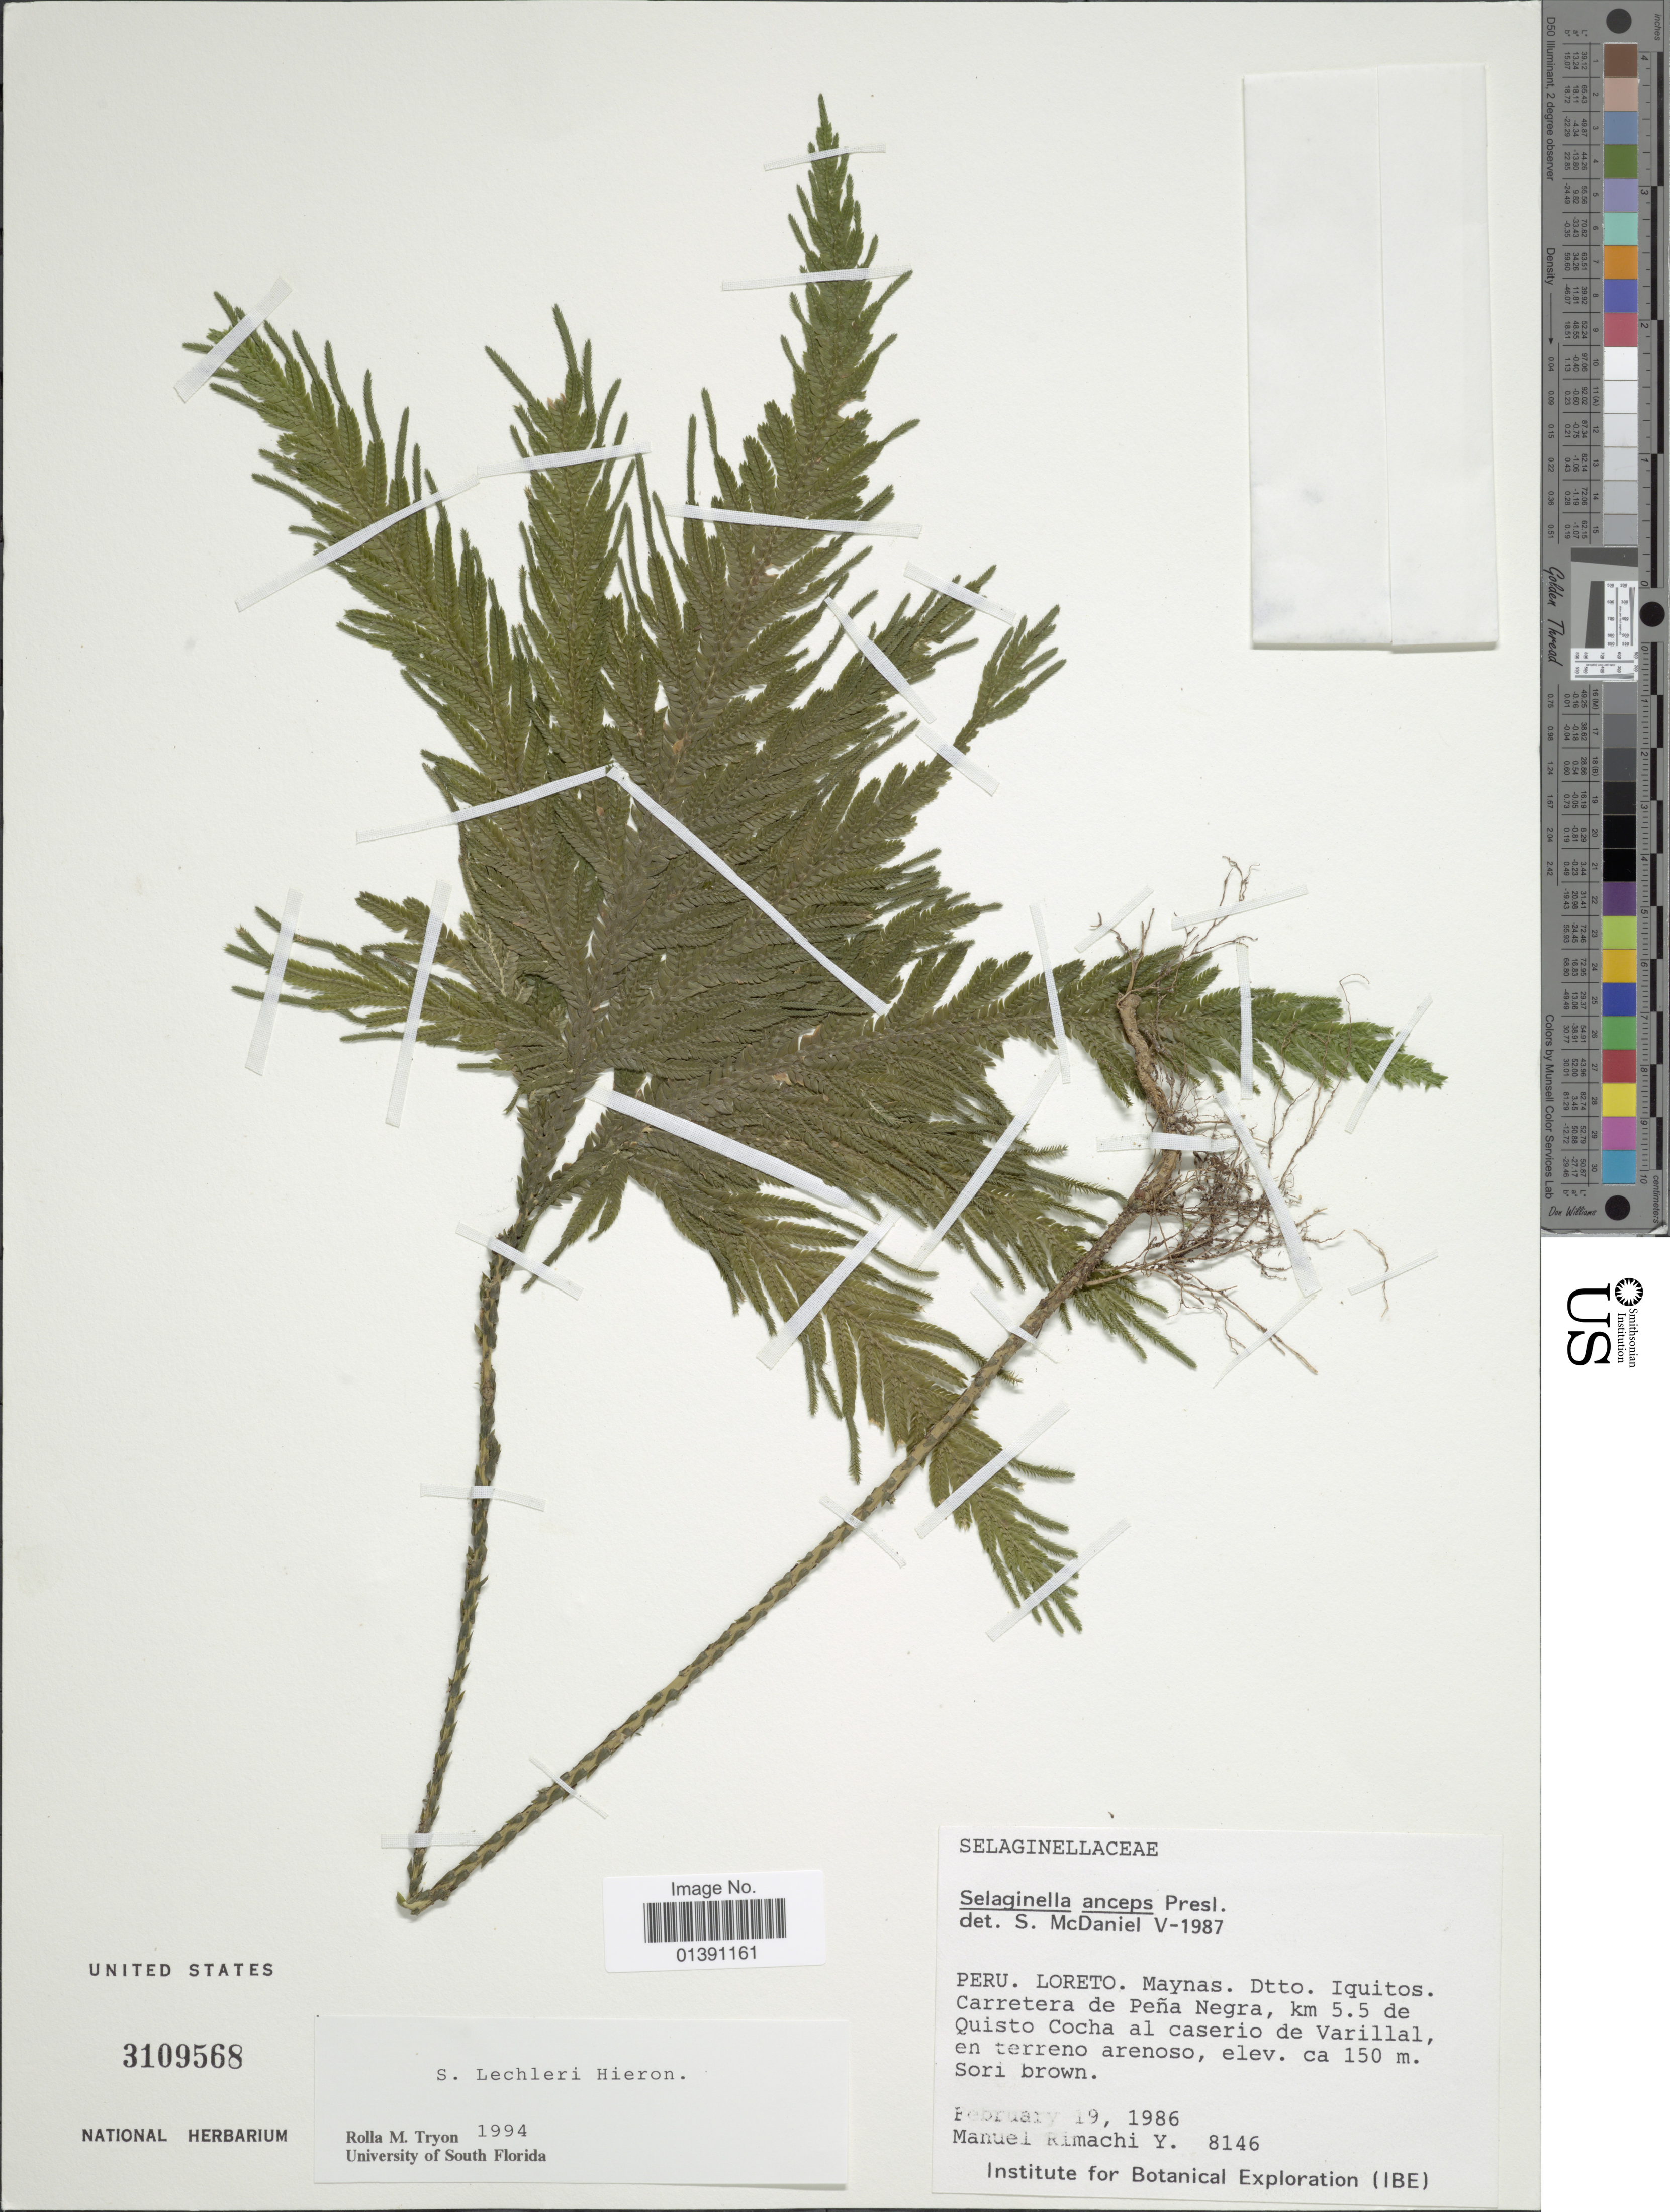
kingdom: Plantae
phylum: Tracheophyta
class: Lycopodiopsida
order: Selaginellales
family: Selaginellaceae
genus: Selaginella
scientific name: Selaginella lechleri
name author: Hieron.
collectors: M. Rimachi Y.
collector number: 8146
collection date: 1986-02-19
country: Peru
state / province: Loreto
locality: Maynas. Dtto. Iquitos. Carretera de Peña Negra, km 5.5 de Quisto Cocha al caserio de Varillal en terreno arenoso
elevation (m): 150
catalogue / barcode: US 3109568